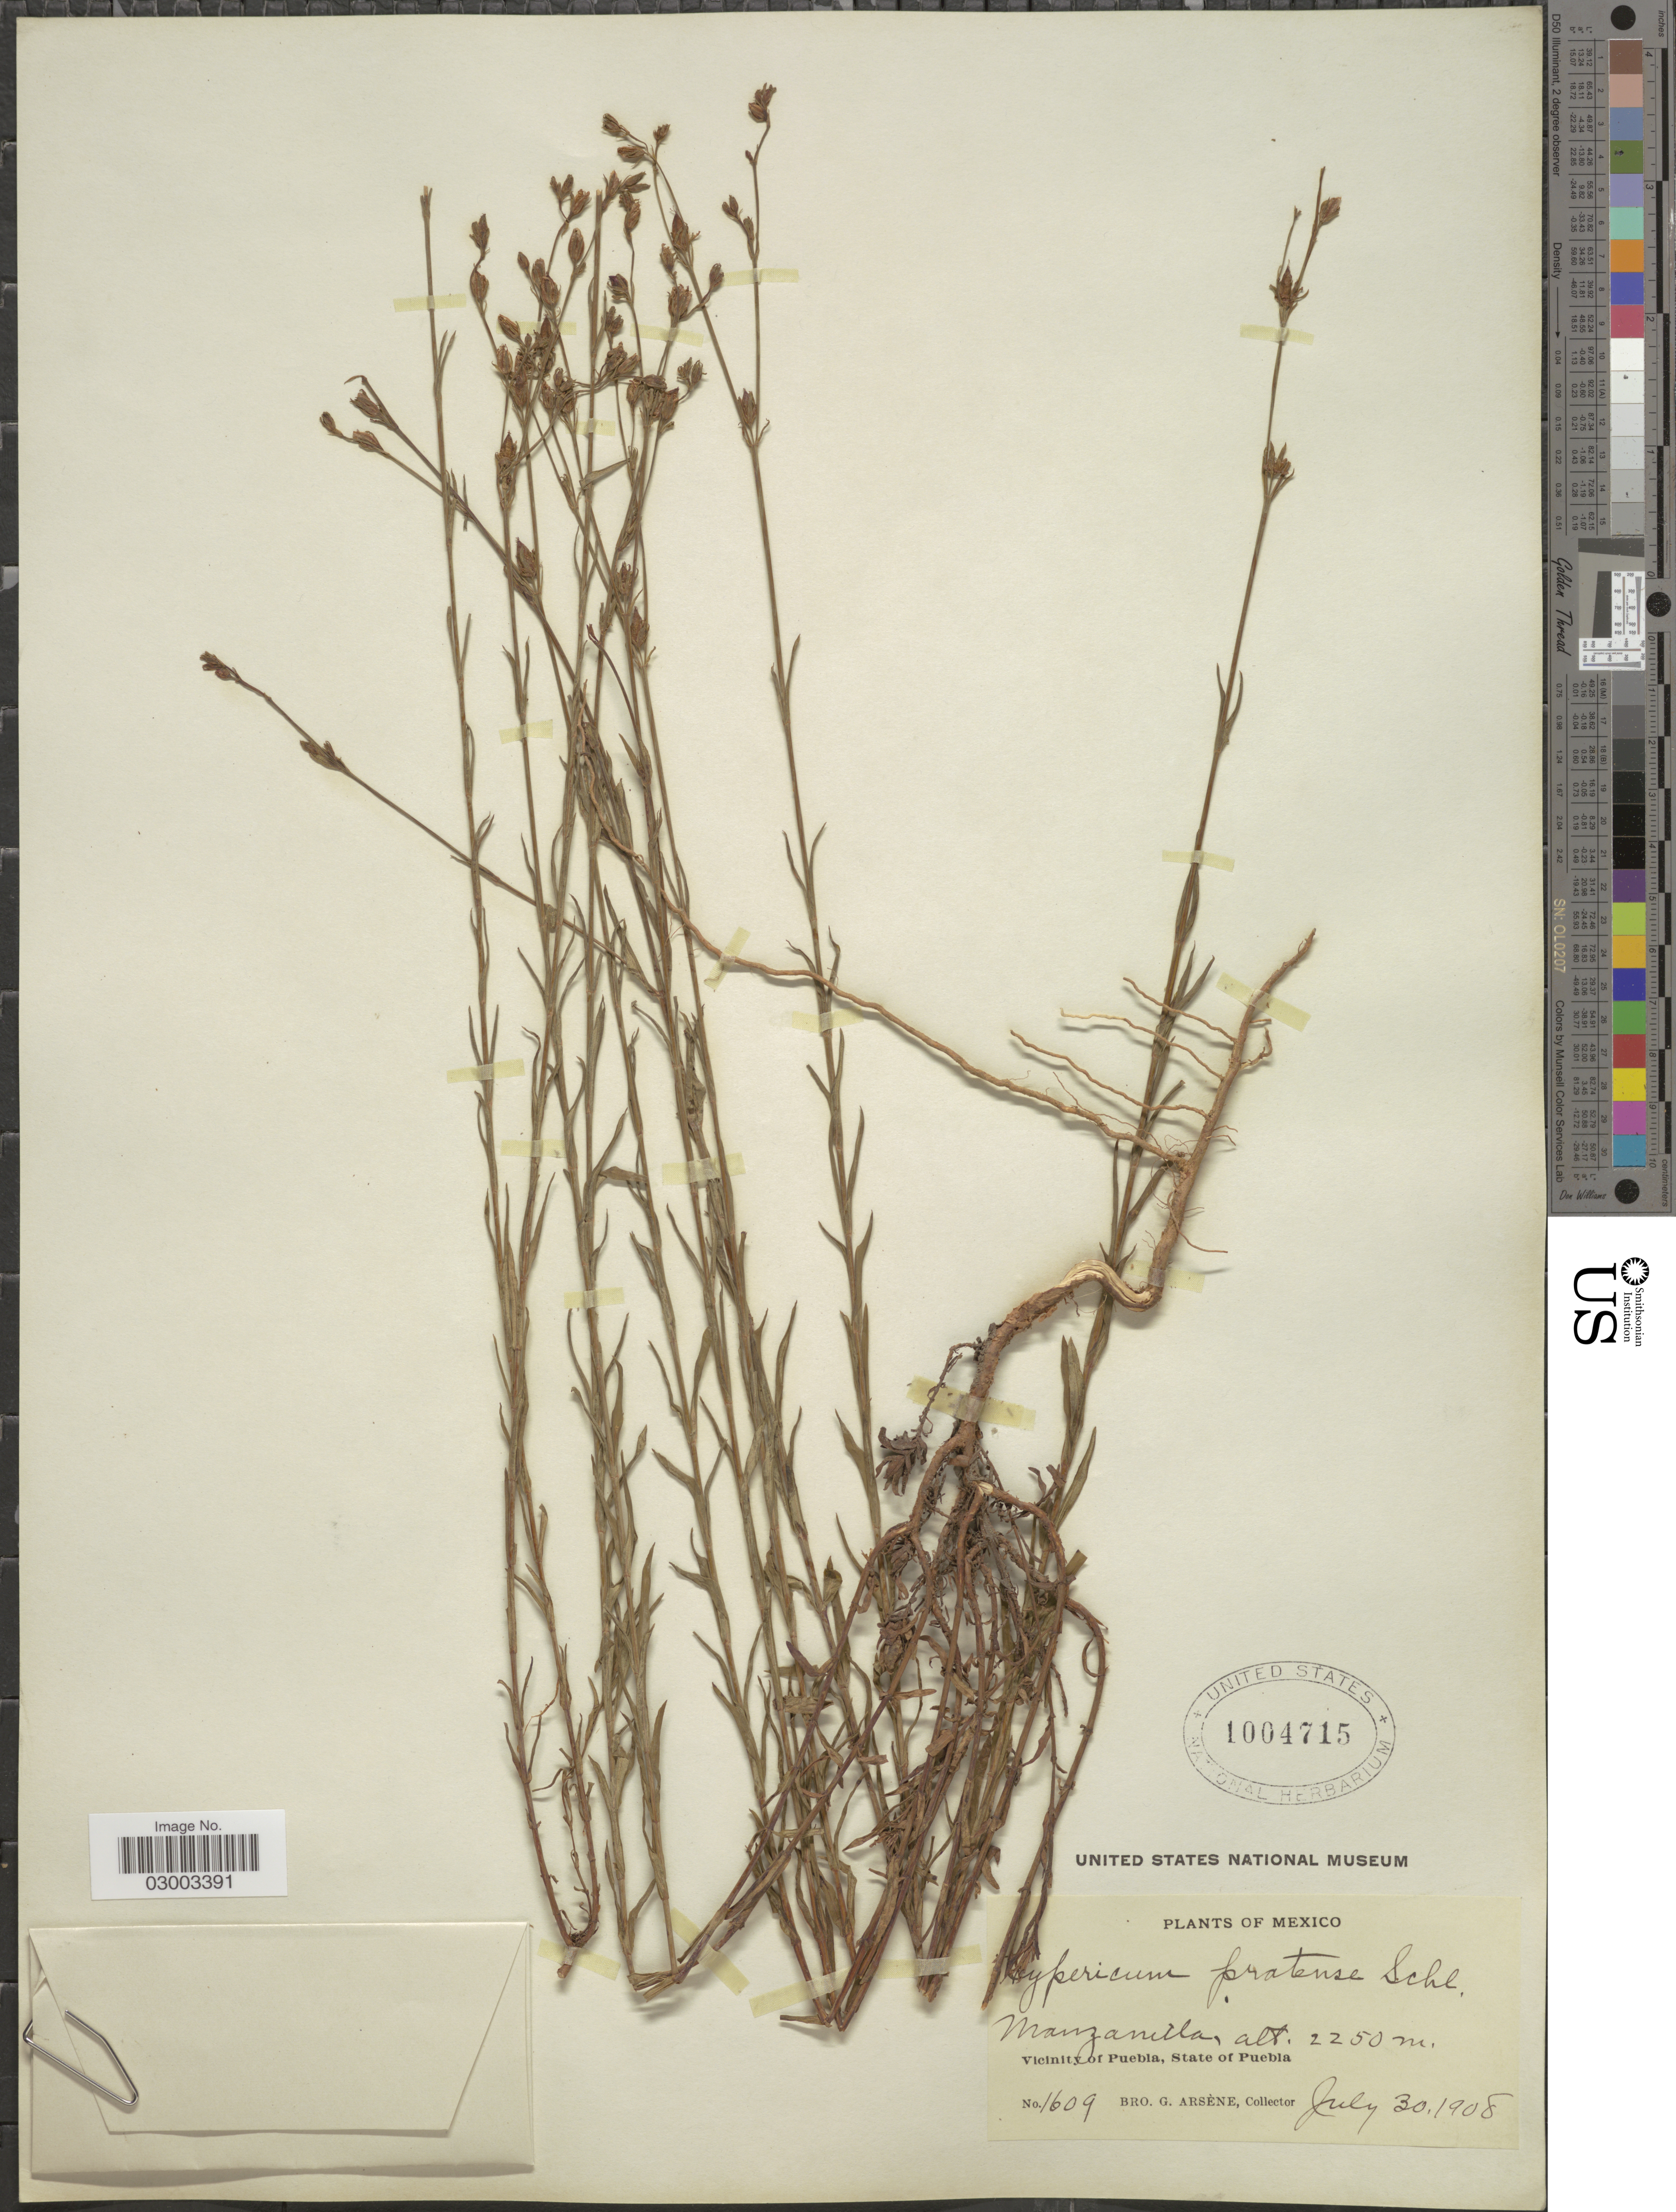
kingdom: Plantae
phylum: Tracheophyta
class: Magnoliopsida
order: Malpighiales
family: Hypericaceae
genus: Hypericum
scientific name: Hypericum silenoides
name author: Juss.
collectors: Bro. G. Arsène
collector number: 1609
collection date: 1908-07-30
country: Mexico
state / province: Puebla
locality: Manzanilla. Vicinity of Puebla, State of Puebla.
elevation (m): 2250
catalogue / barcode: US 1004715